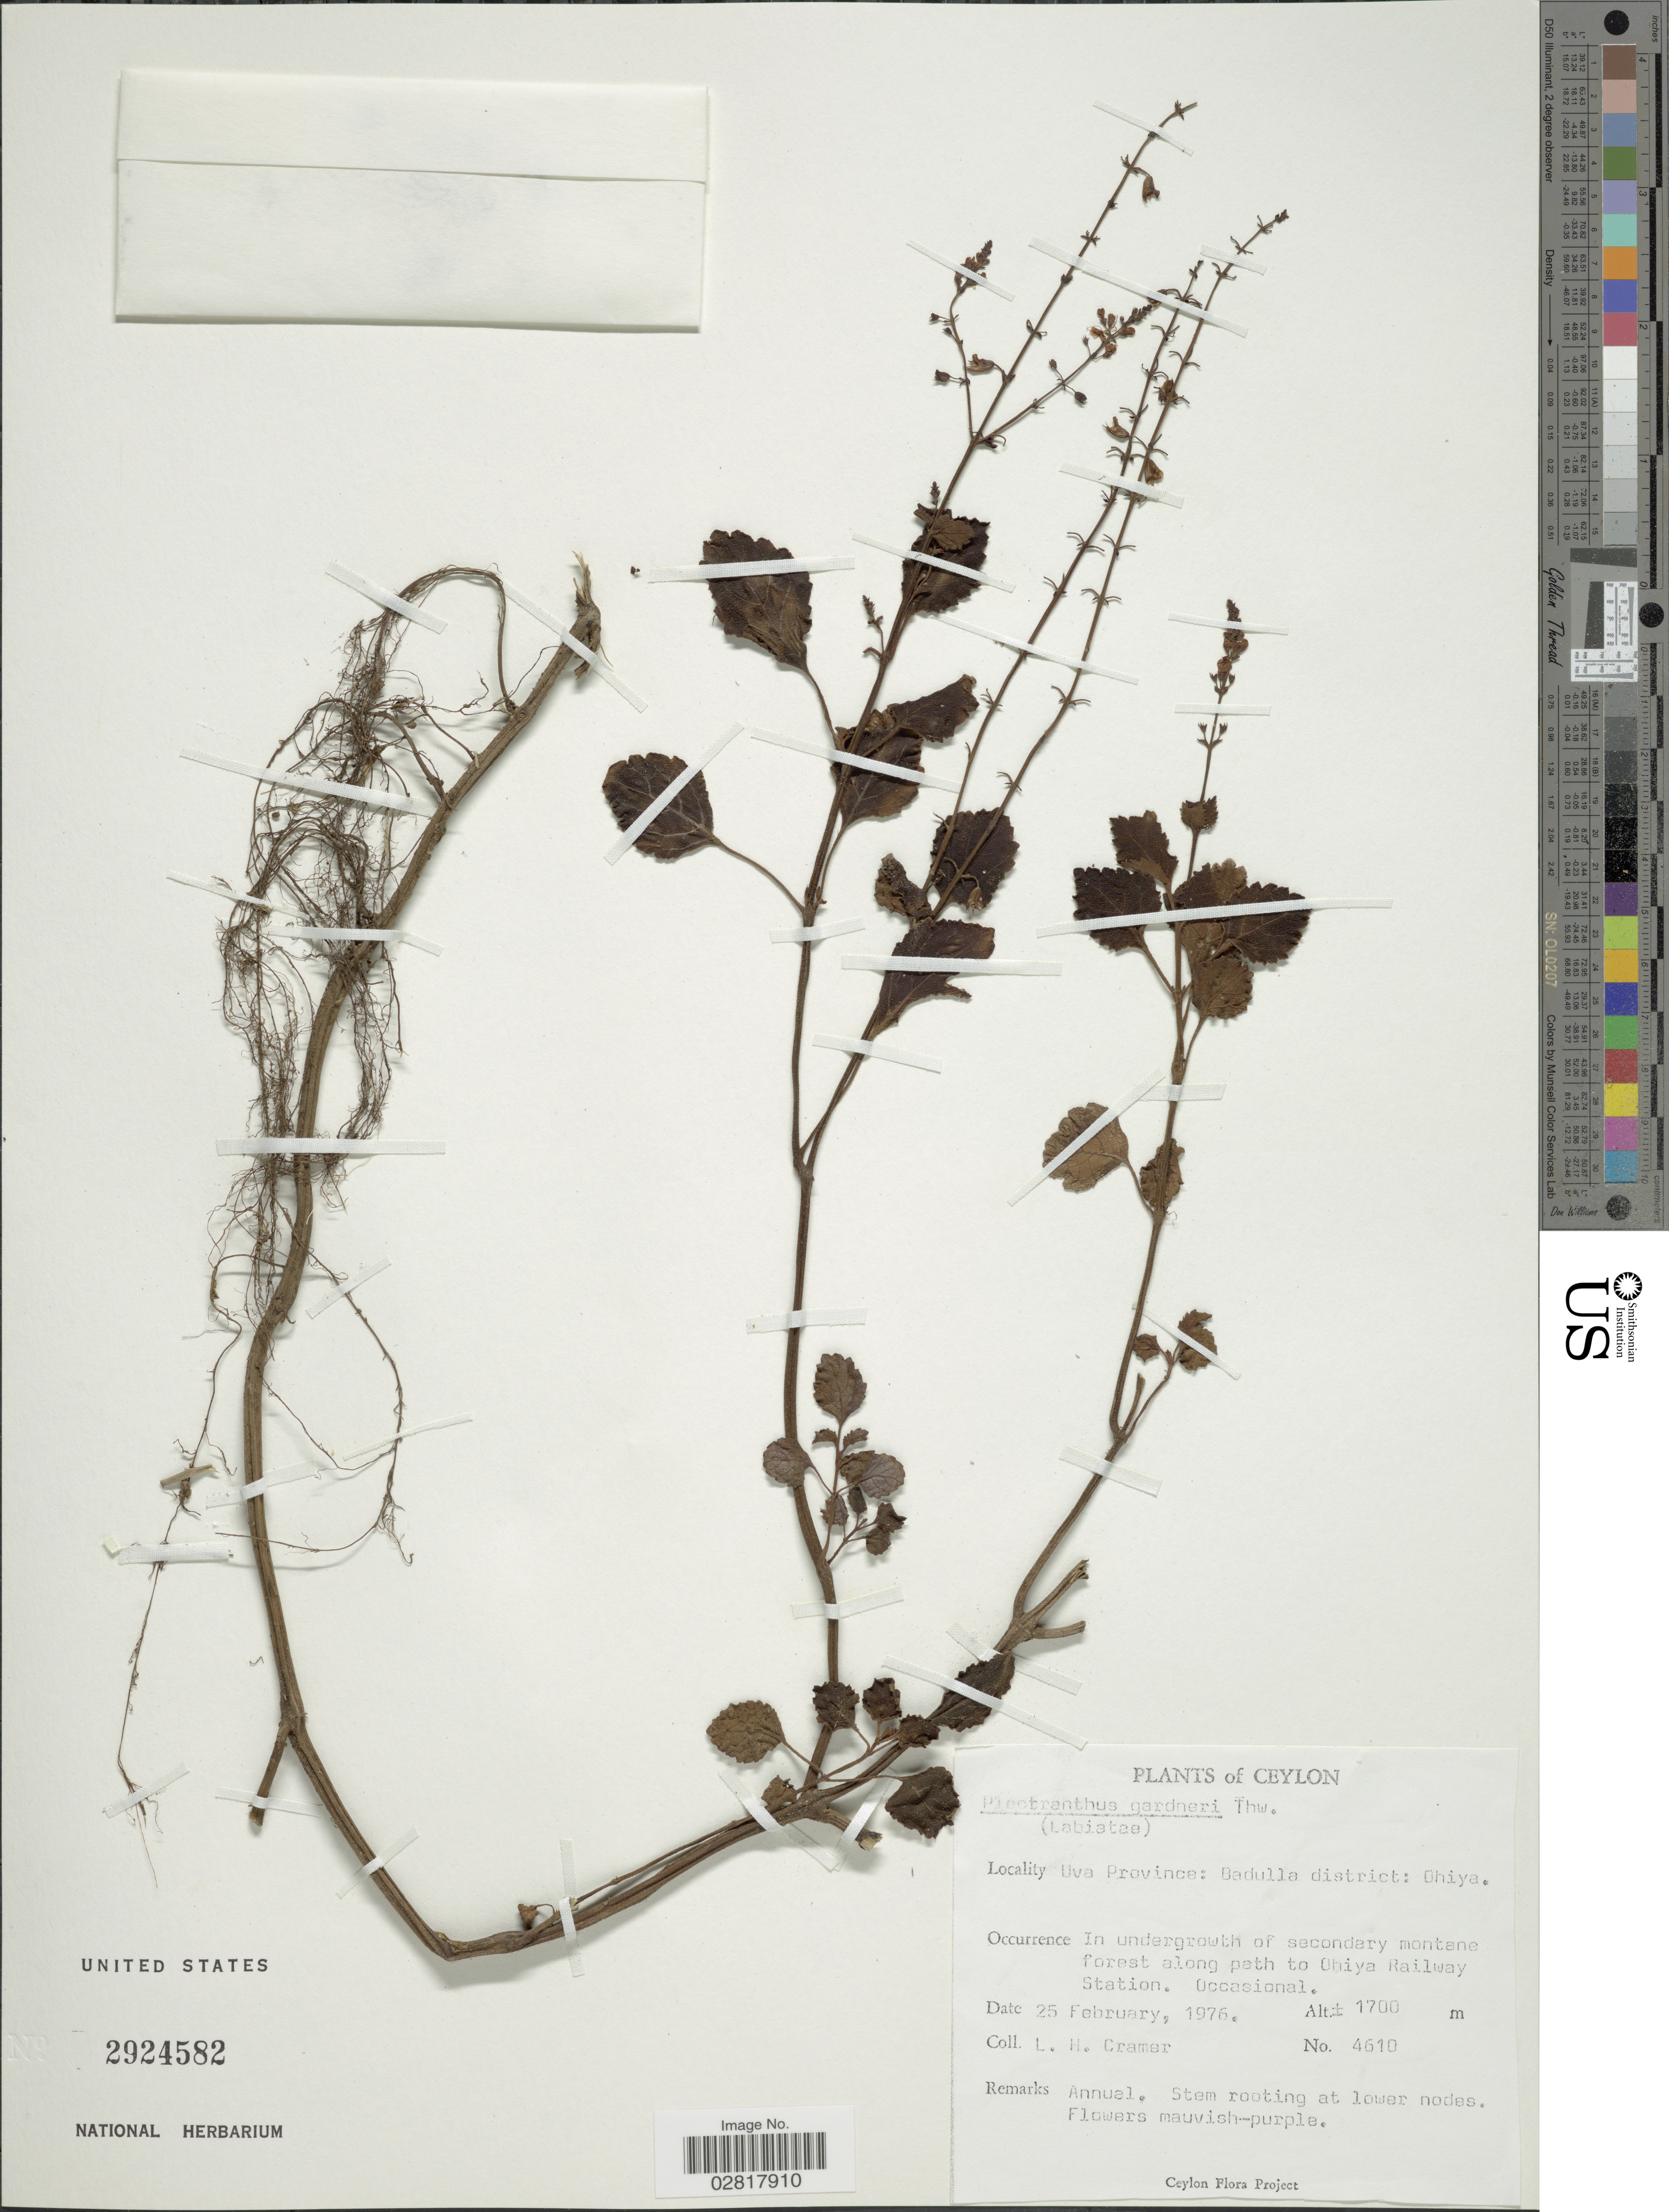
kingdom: Plantae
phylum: Tracheophyta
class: Magnoliopsida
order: Lamiales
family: Lamiaceae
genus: Plectranthus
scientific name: Plectranthus gardneri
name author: Thwaites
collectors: L. H. Cramer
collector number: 4610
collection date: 1976-02-25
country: Sri Lanka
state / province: Uva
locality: Ceylon. Badulla district: Ohiya. Along path to Ohiya Railway Station.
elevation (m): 1700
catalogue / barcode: US 2924582